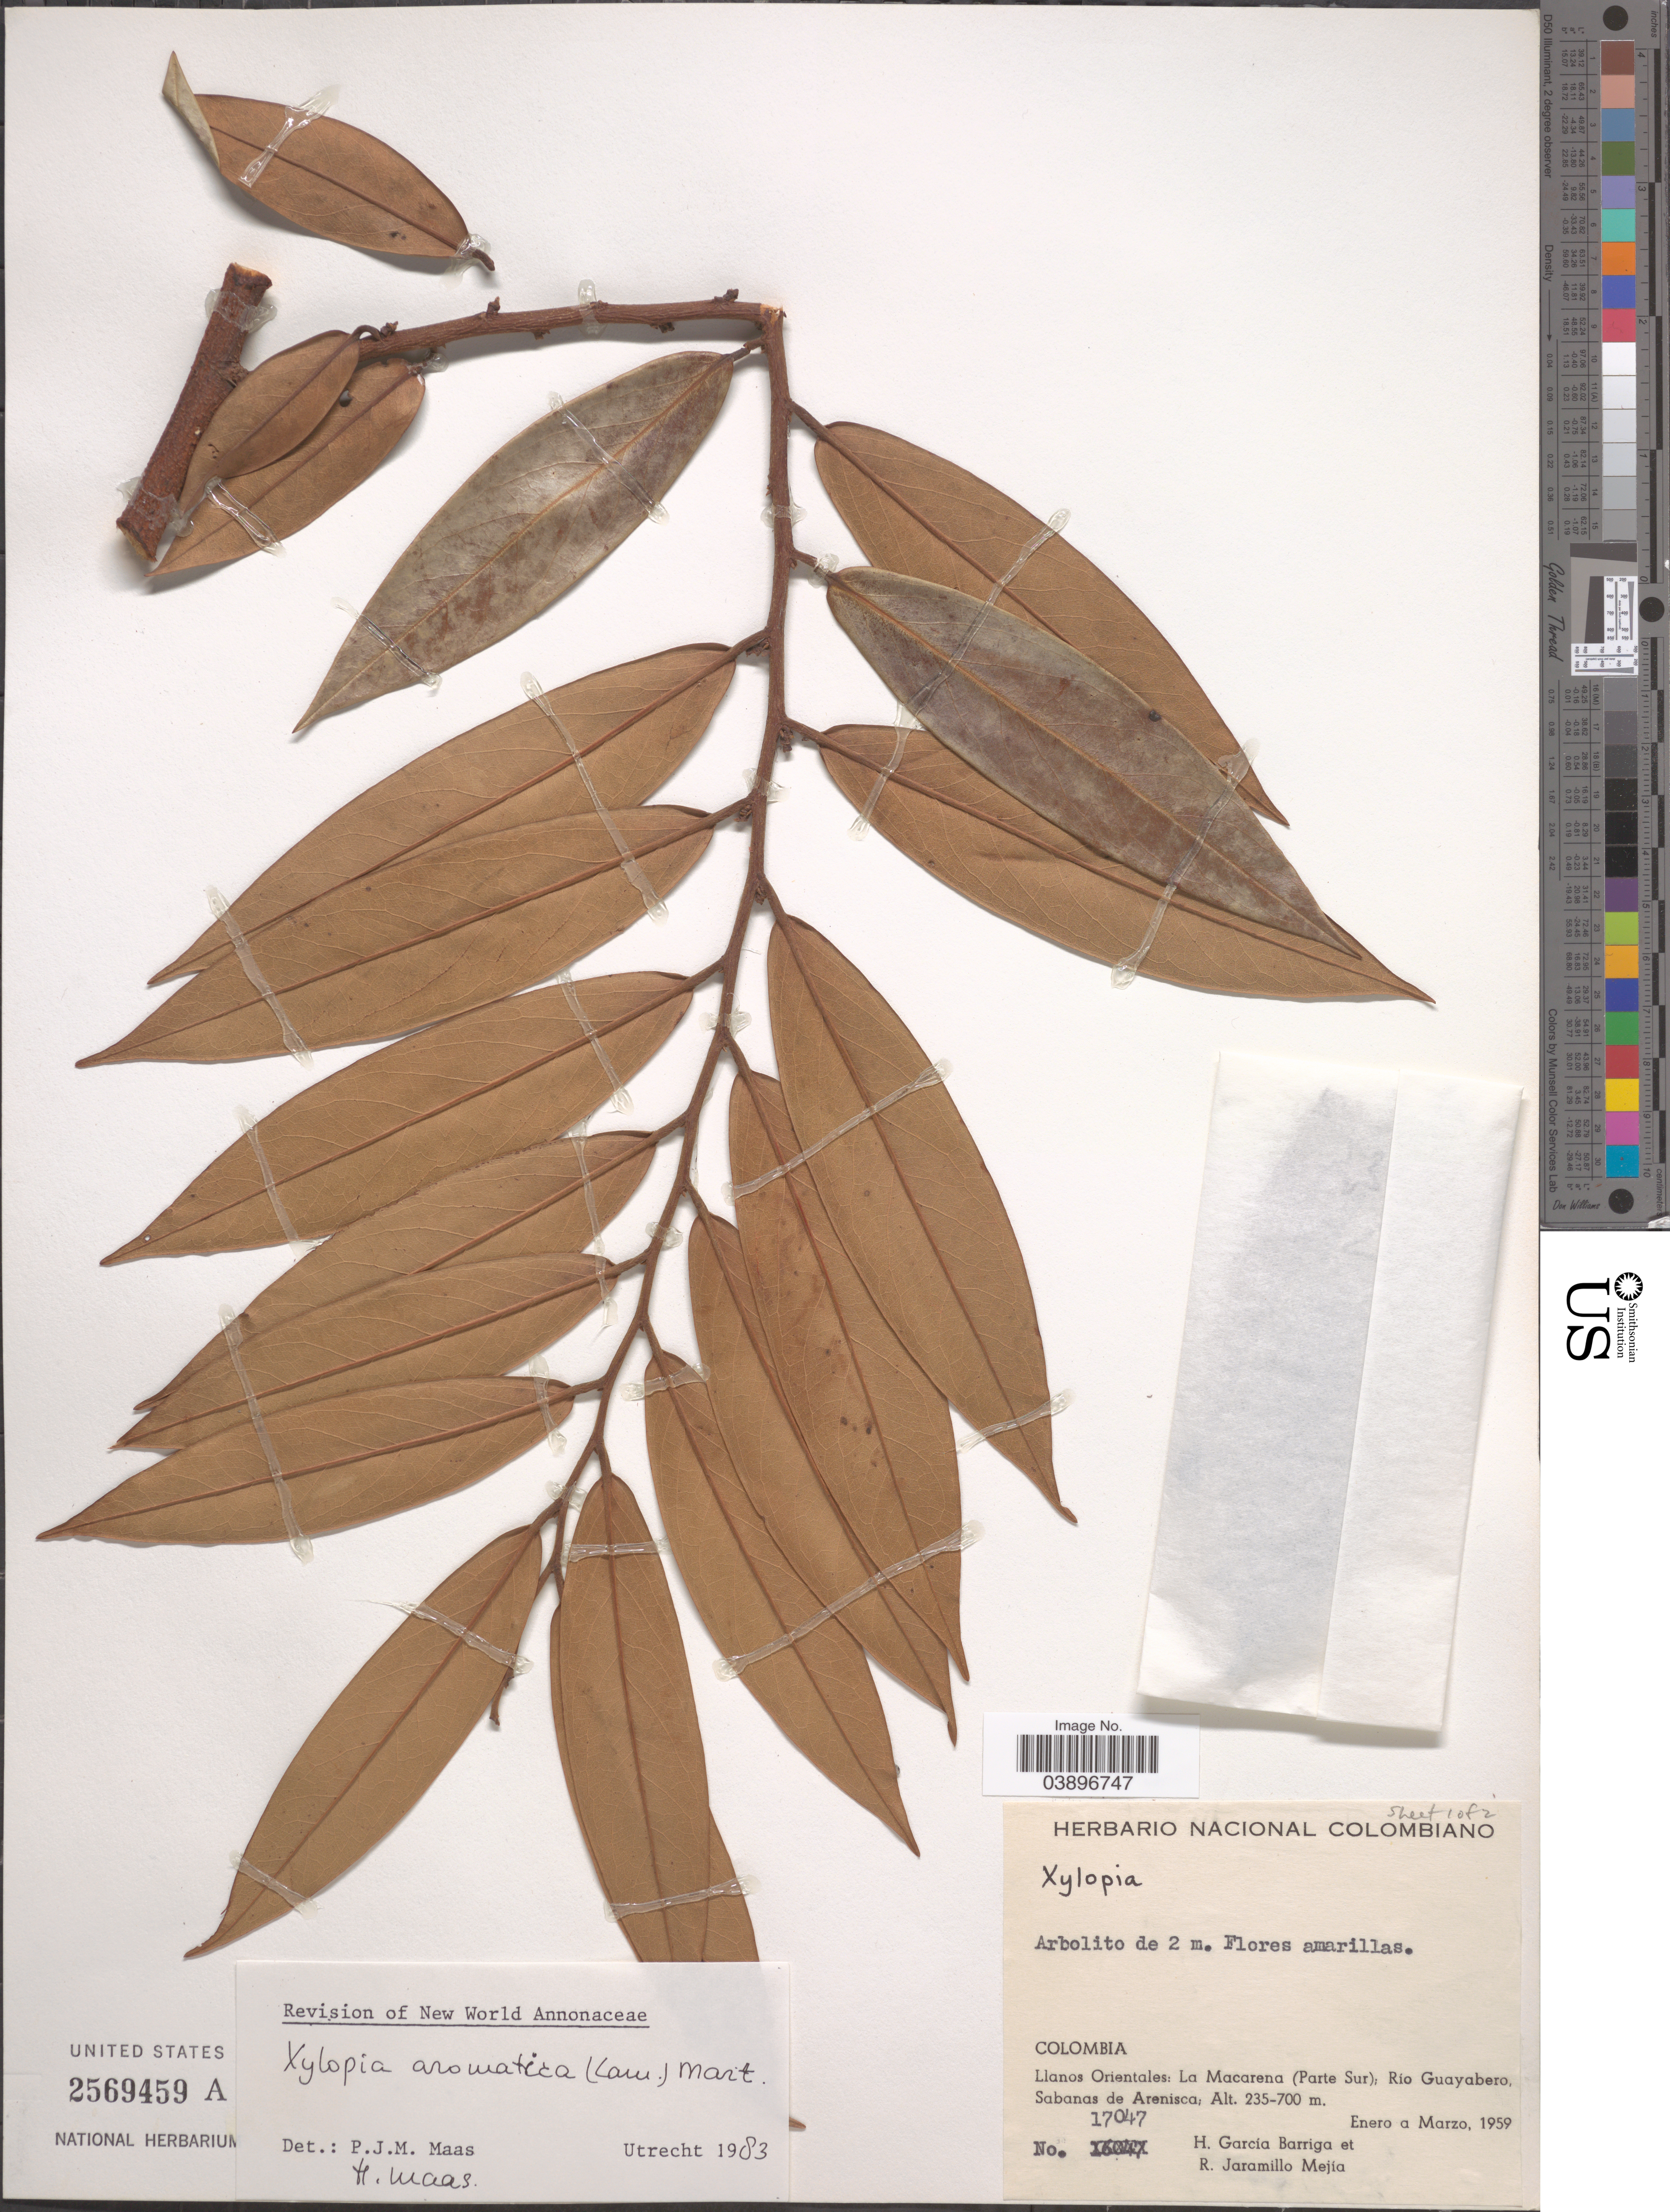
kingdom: Plantae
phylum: Tracheophyta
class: Magnoliopsida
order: Magnoliales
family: Annonaceae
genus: Xylopia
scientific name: Xylopia aromatica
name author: (Lam.) Mart.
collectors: H. García Barriga & R. Jaramillo M.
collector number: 17047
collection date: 1959-01/1959-03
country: Colombia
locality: Llanos Orientales: La Macarena (Parte Sur); Río Guayabero, Sabanas de Arenisca.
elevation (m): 235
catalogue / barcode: US 2569459A